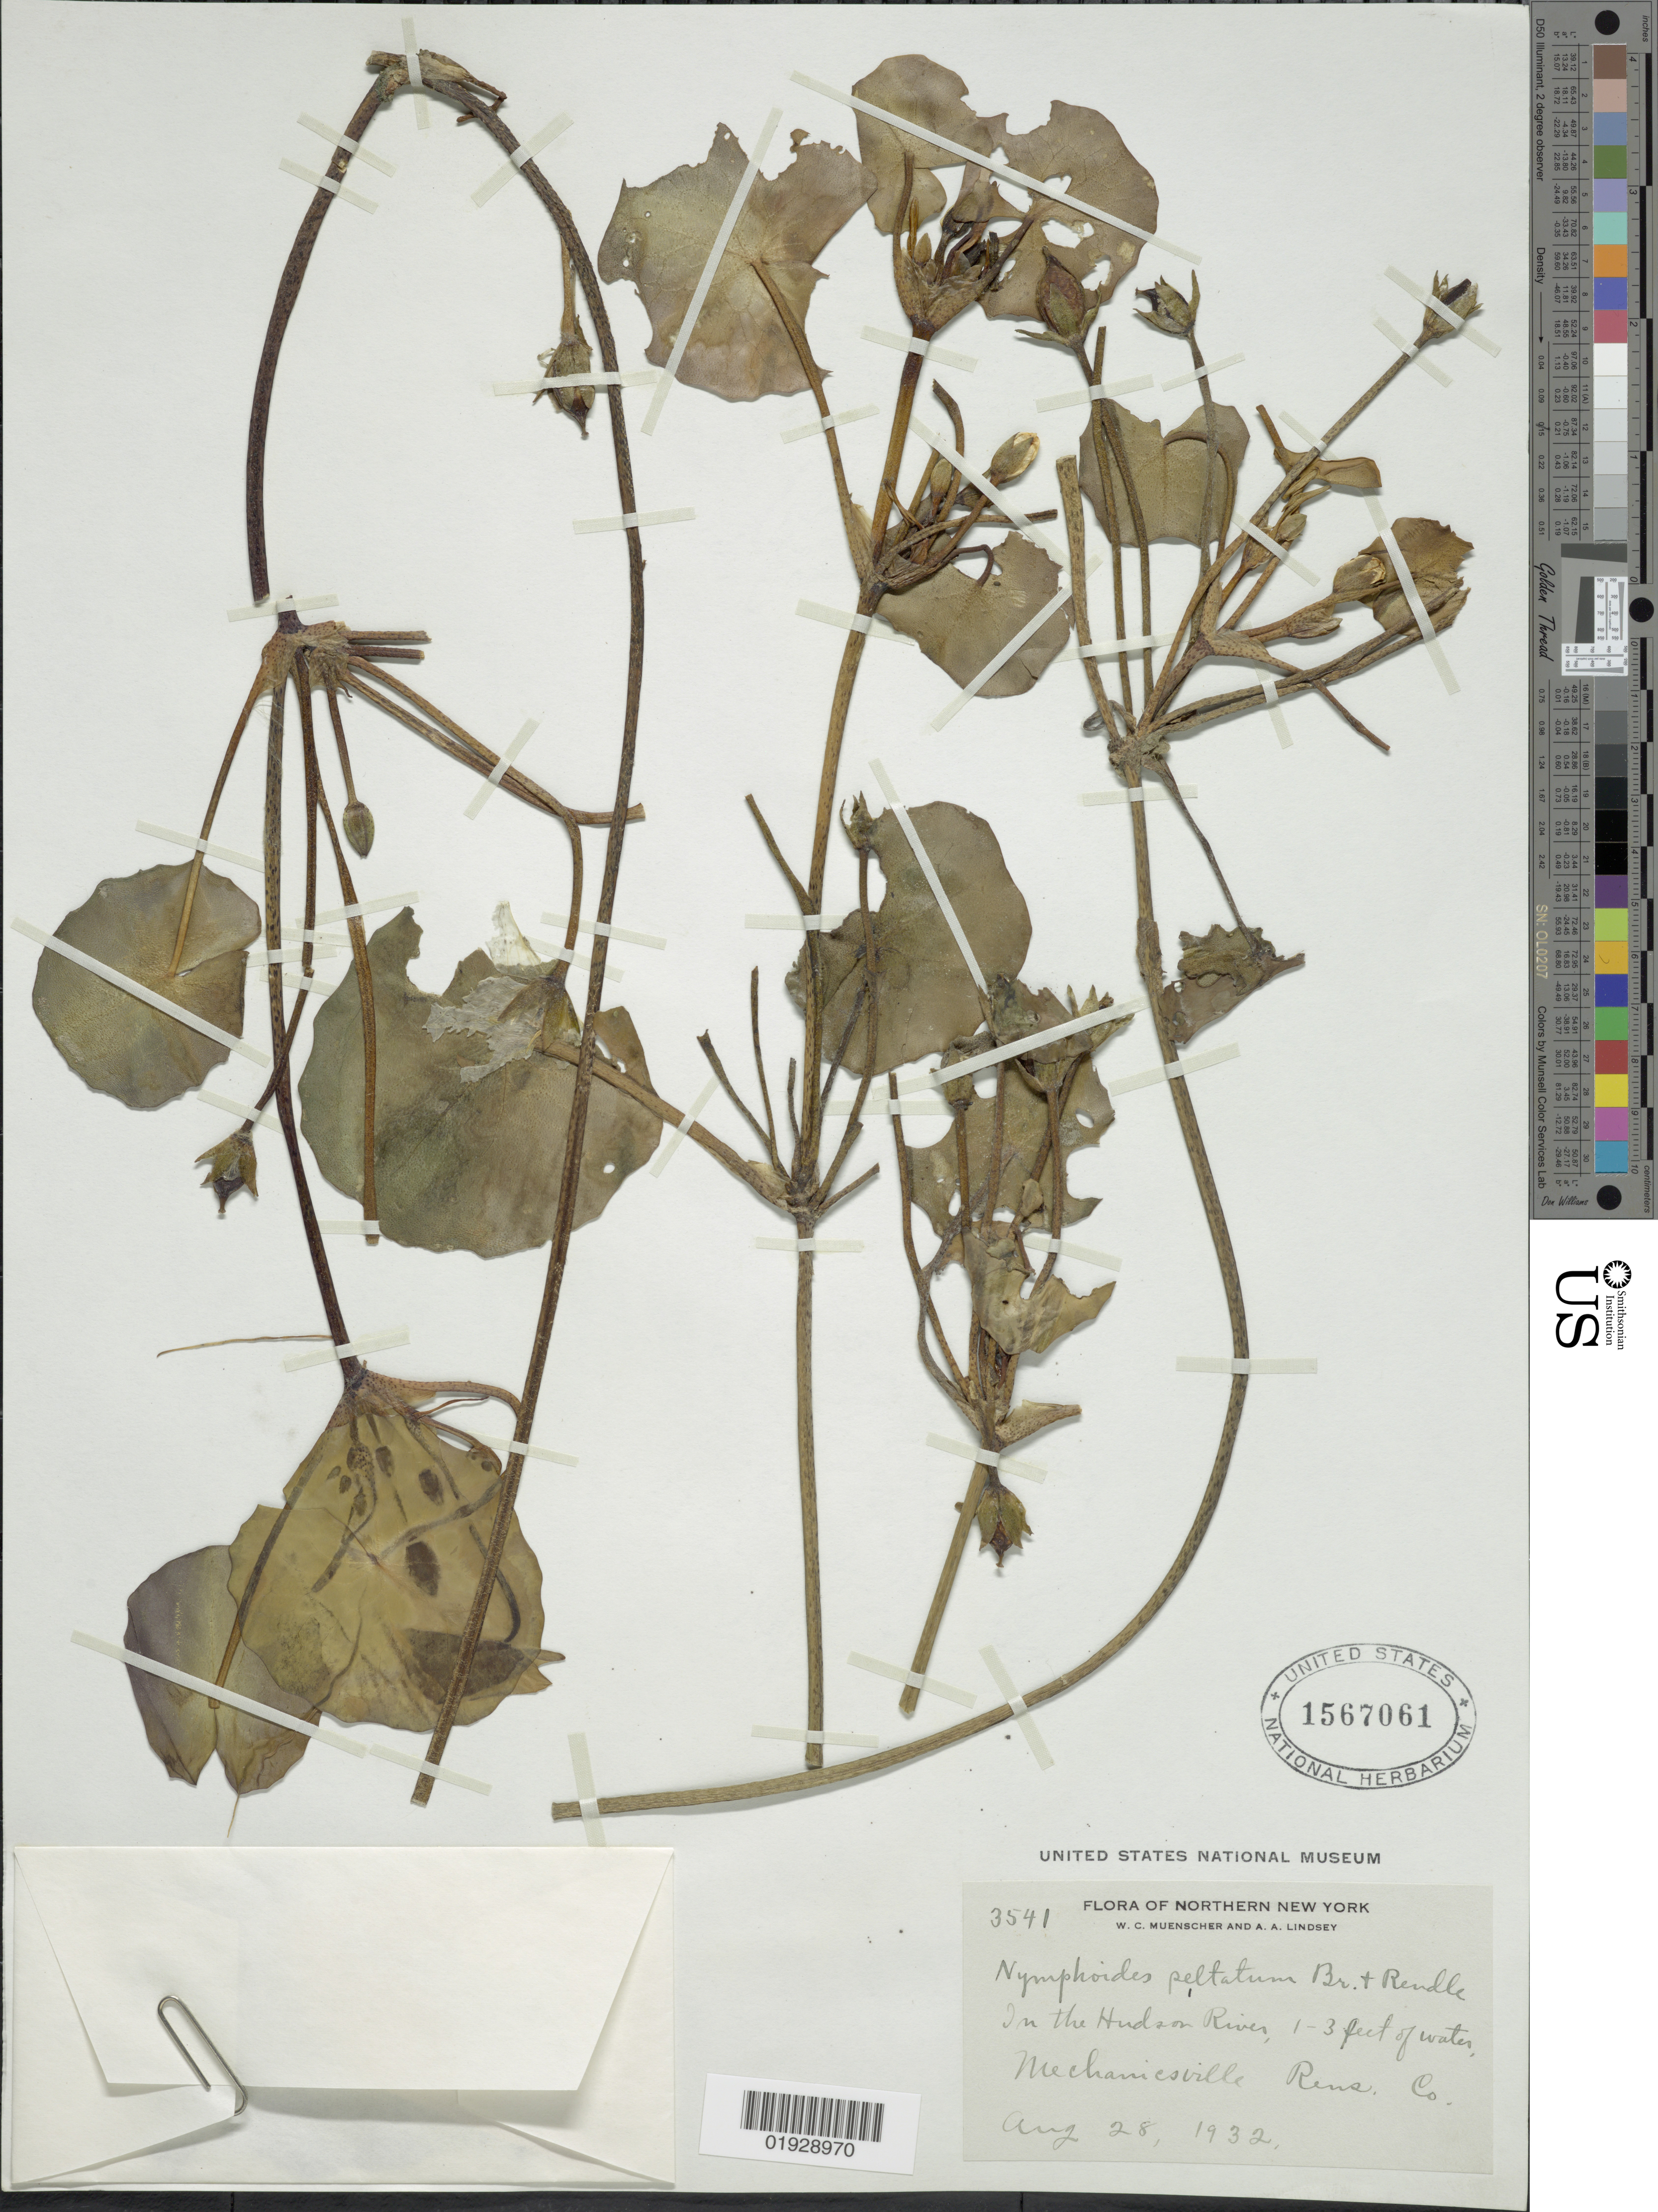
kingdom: Plantae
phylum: Tracheophyta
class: Magnoliopsida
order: Asterales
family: Menyanthaceae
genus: Nymphoides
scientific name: Nymphoides peltata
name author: (J.F. Gmel.) Britton & Rendle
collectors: W. Muenscher & A. Lindsey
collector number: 3541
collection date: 1932-08-28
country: United States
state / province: New York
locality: Northern New York, In the Hudson River, Mechanicsville, Rens. Co.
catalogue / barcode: US 1567061